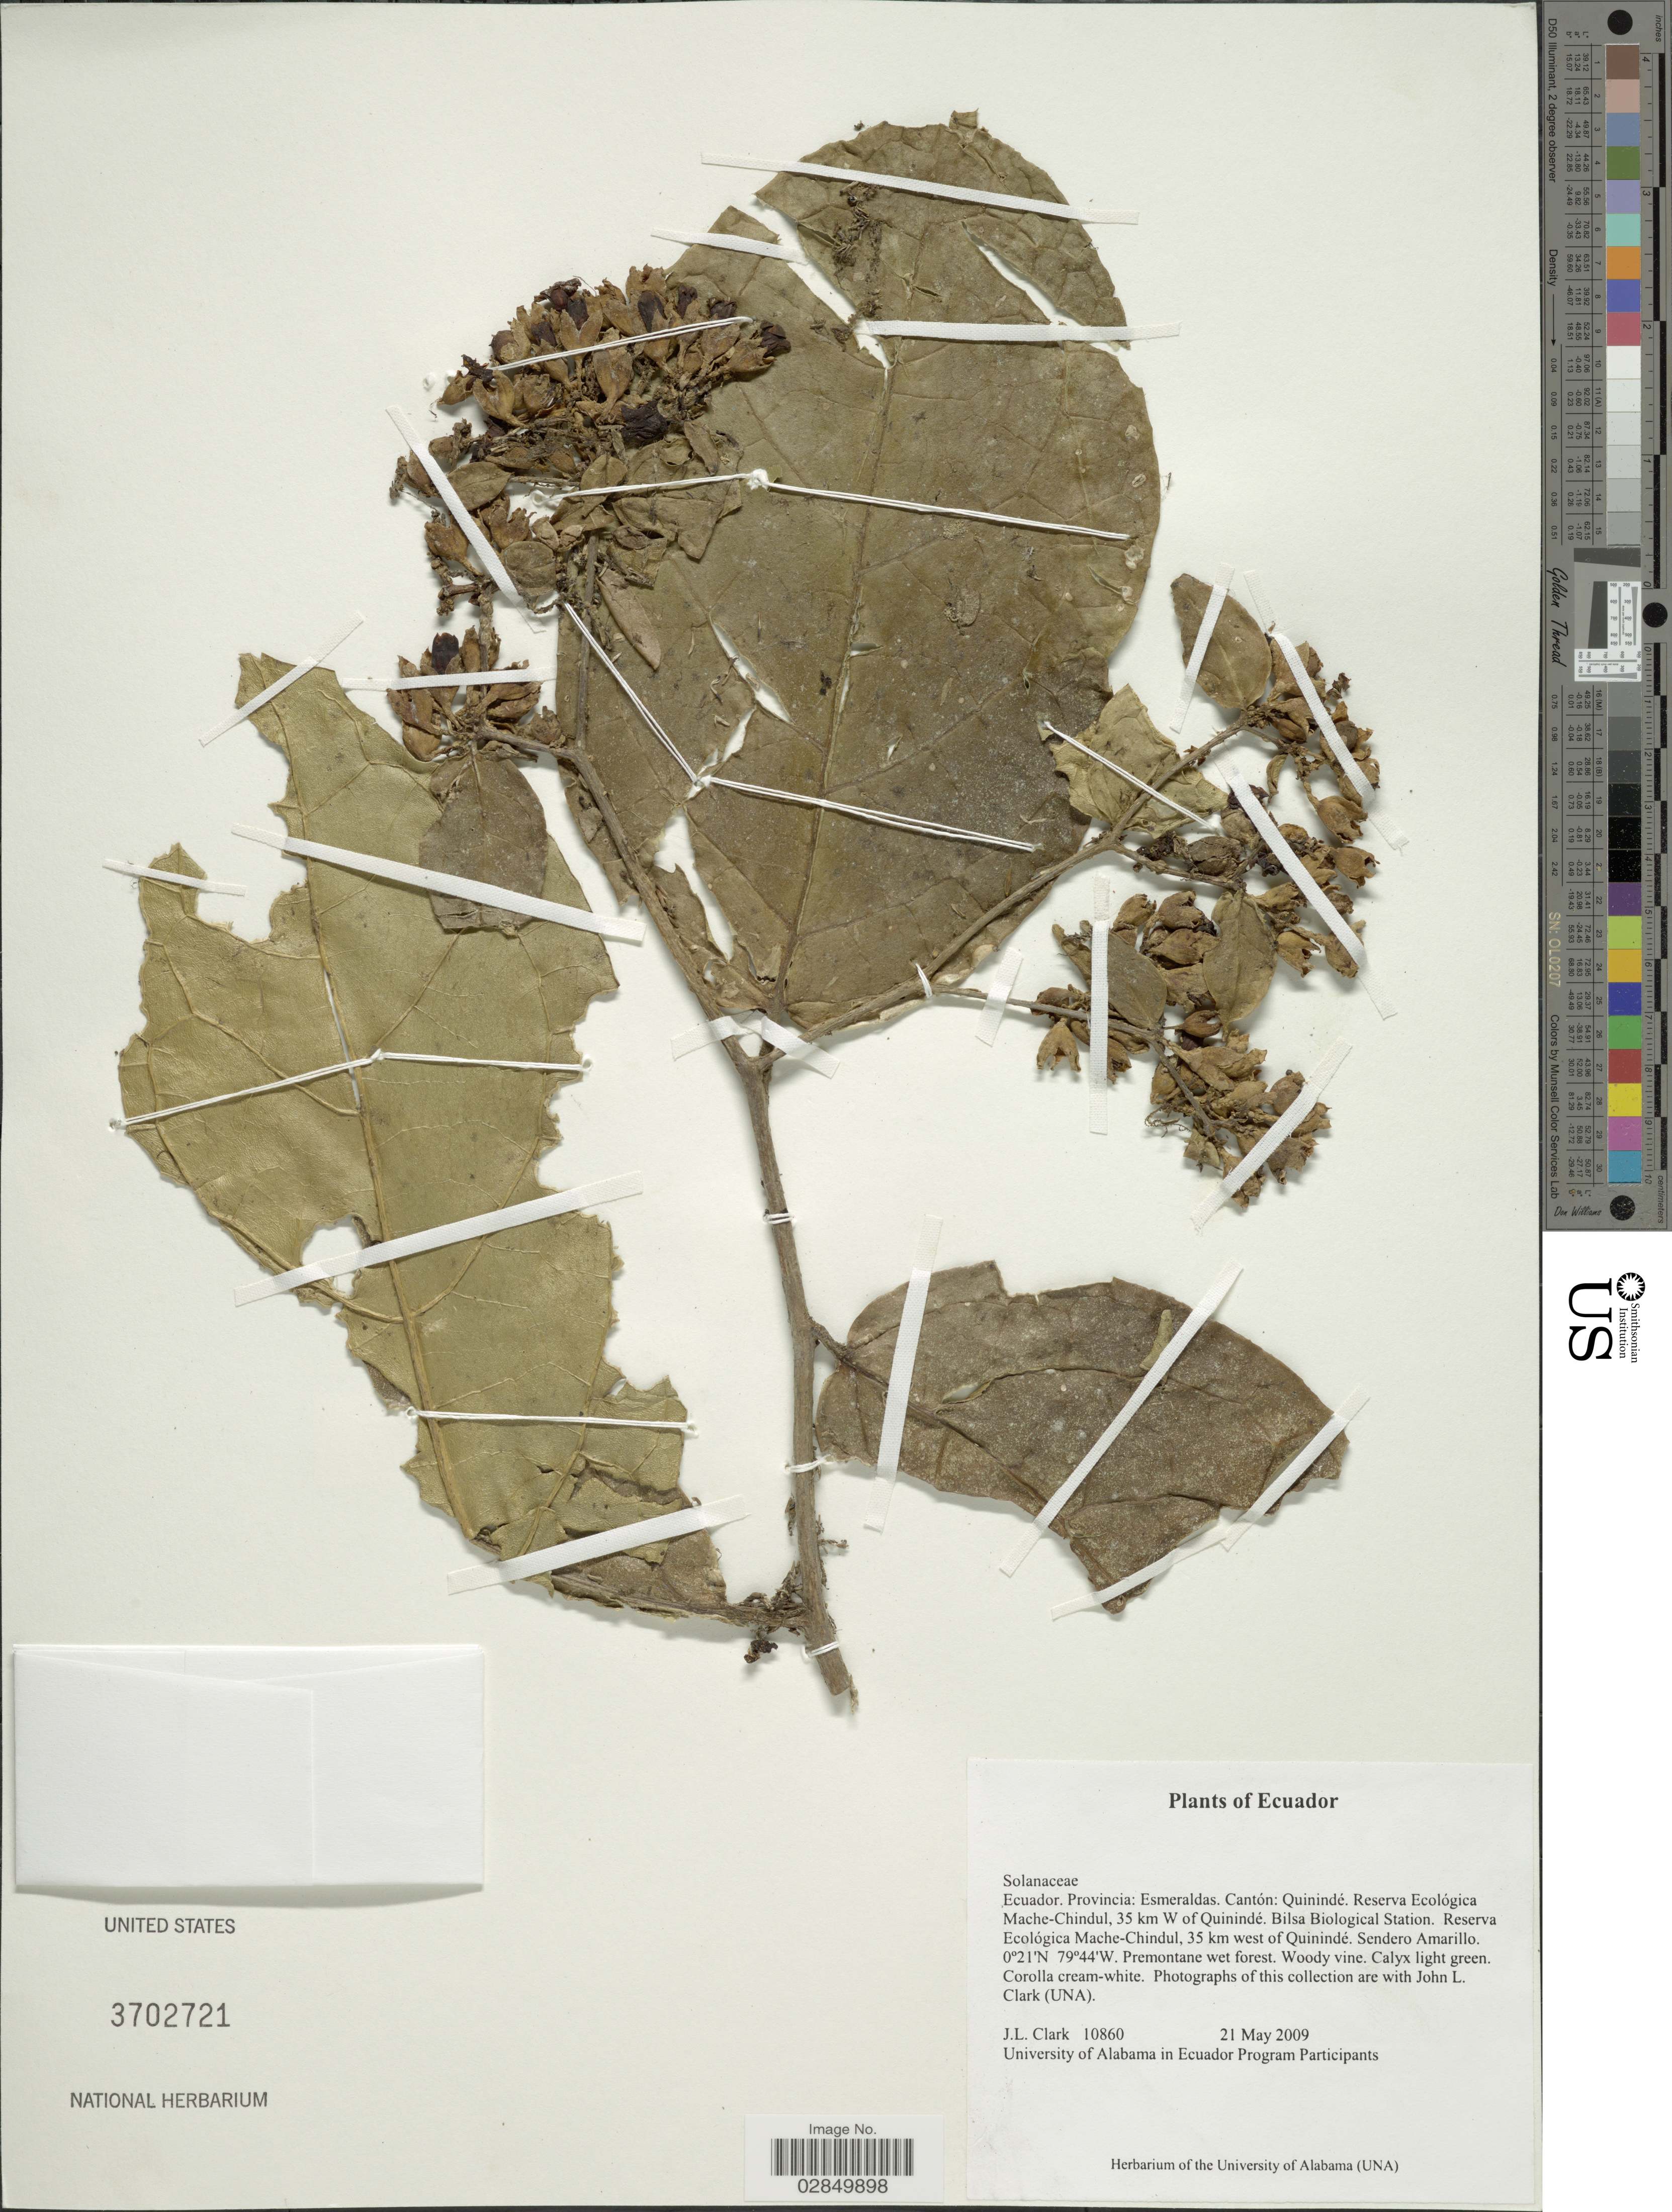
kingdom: Plantae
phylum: Tracheophyta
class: Magnoliopsida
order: Solanales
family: Solanaceae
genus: Markea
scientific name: Markea pavonii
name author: (Miers) D'Arcy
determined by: Nee, Michael H.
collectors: J. L. Clark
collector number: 10860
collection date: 2009-05-21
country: Ecuador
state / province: Esmeraldas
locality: Cantón, Quinindé, Reserva Ecológica Mache-Chindul, 35 km W of Quinindé, Bilsa Biological Station, Reserva Ecológica Mache-Chindul, 35 km west of Quinindé, Sendero Amarillo.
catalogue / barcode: US 3702721